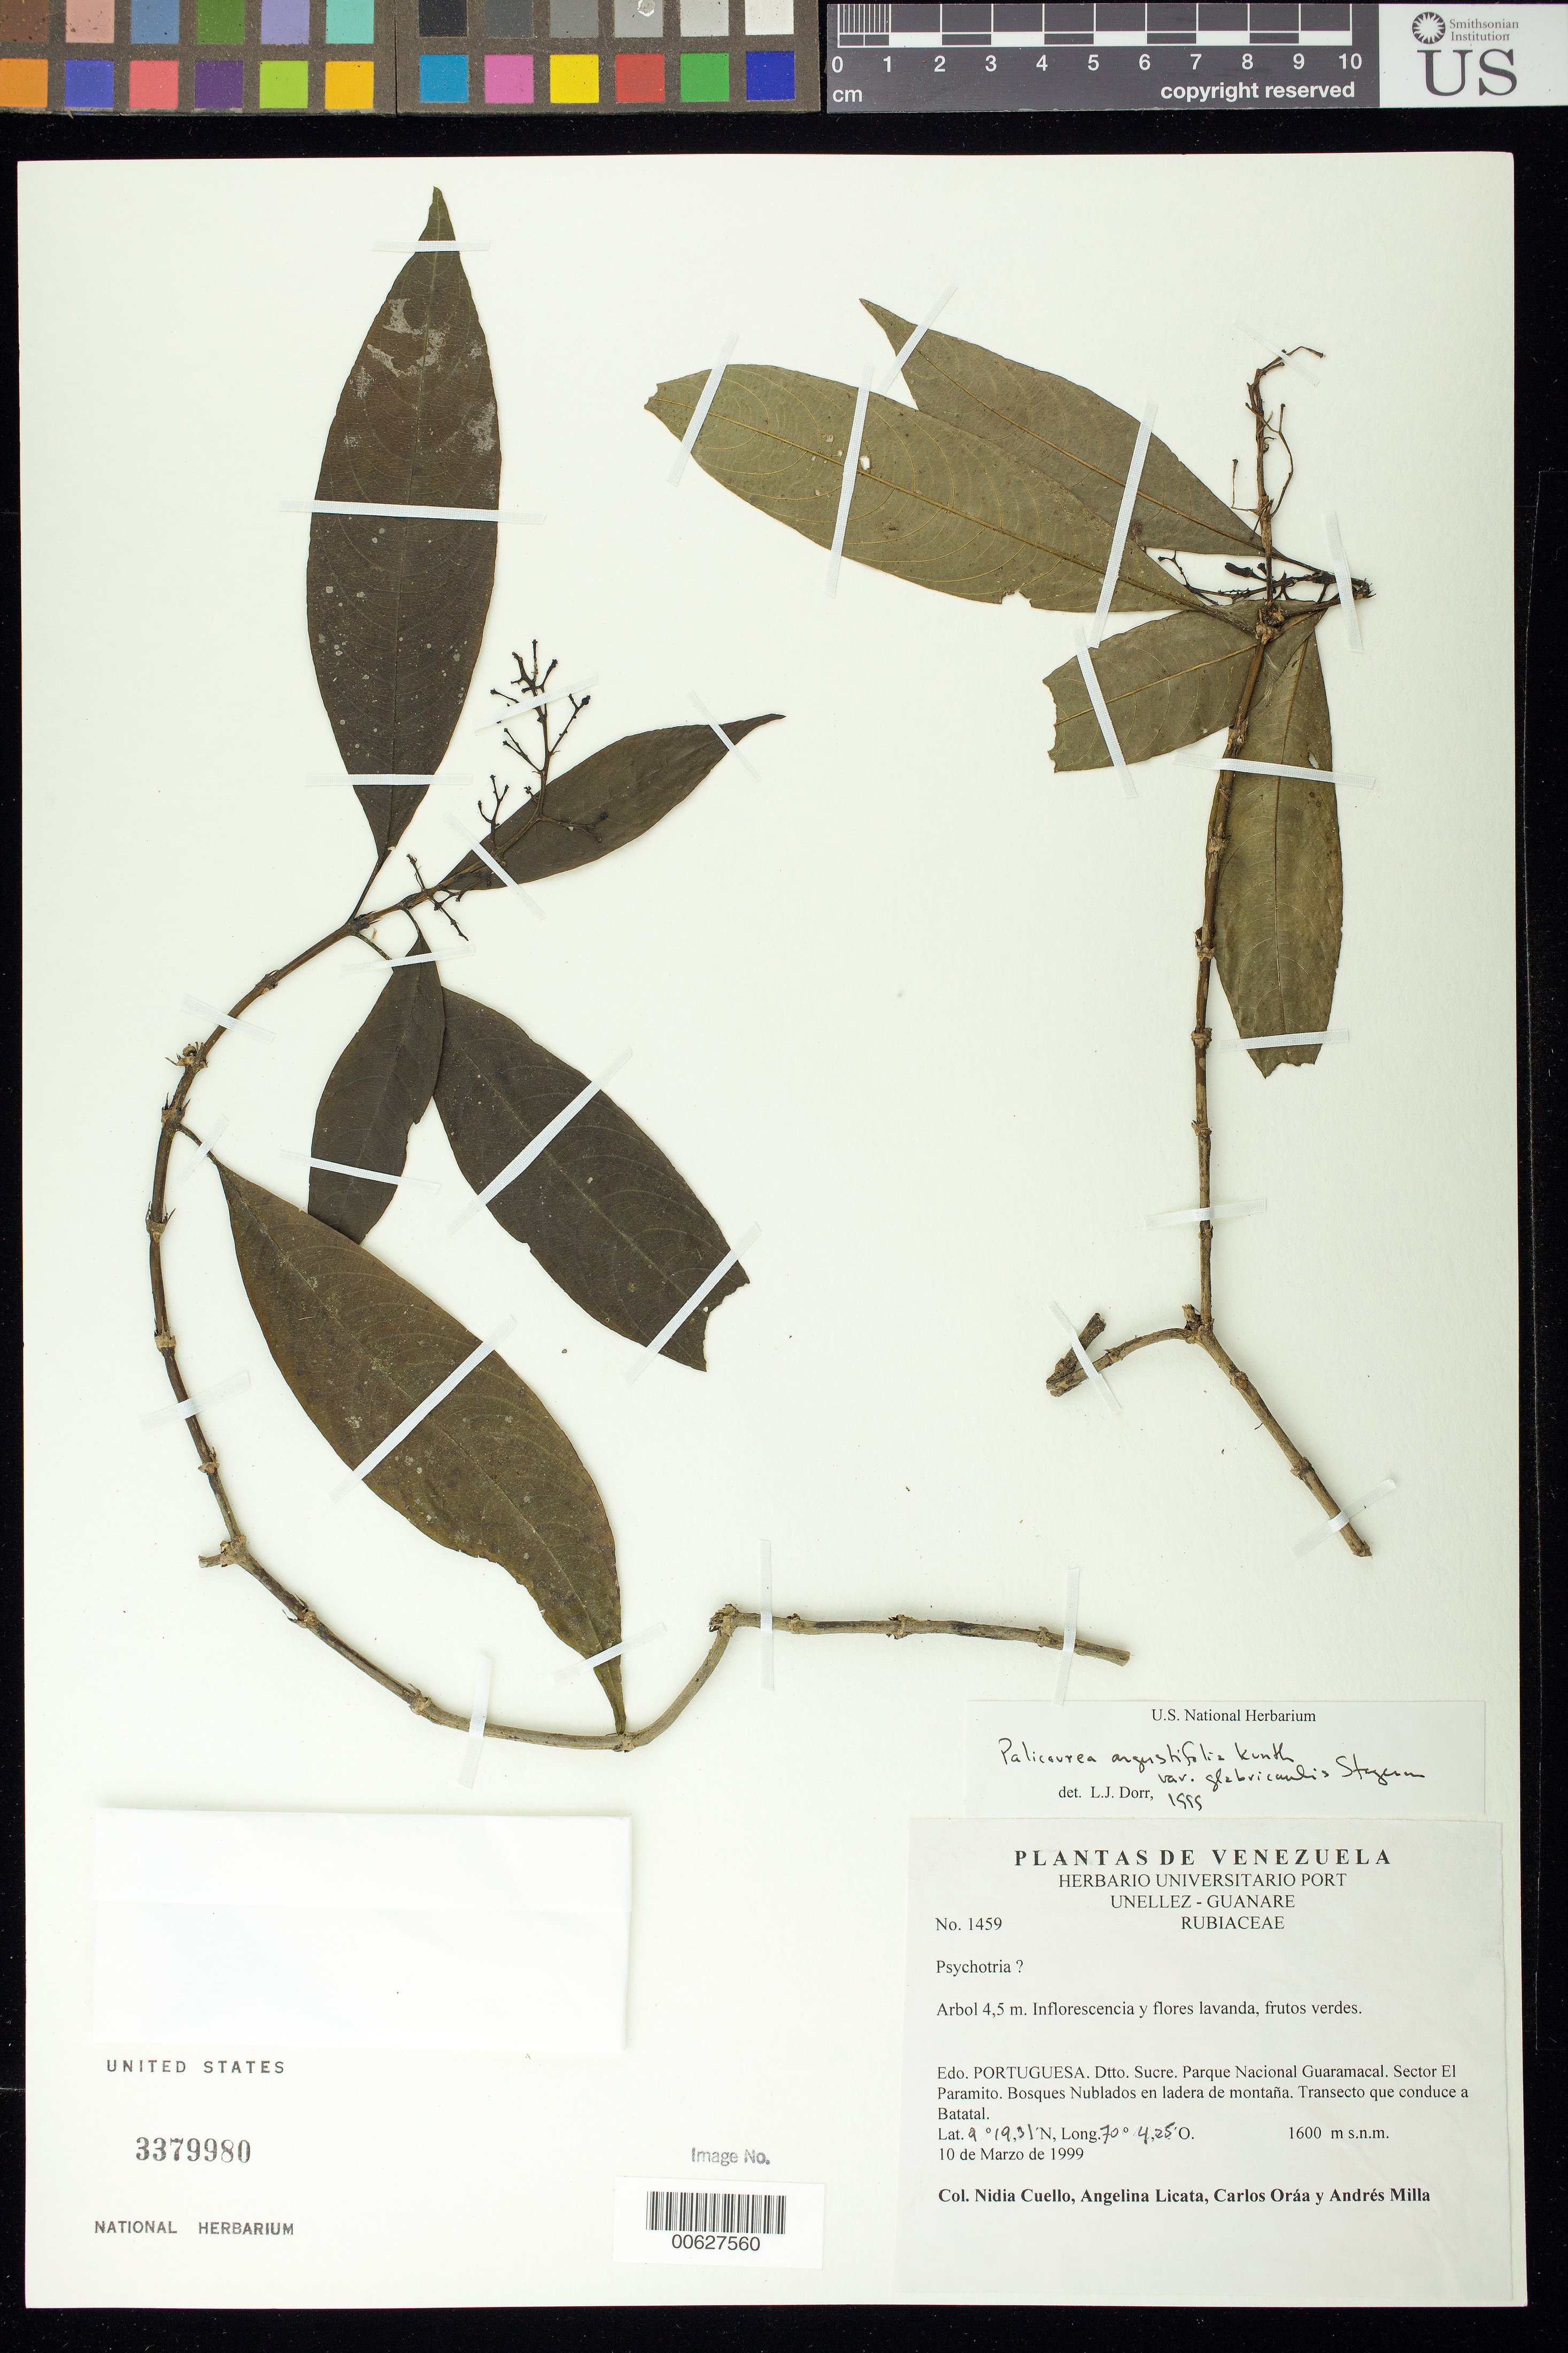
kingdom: Plantae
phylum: Tracheophyta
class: Magnoliopsida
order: Gentianales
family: Rubiaceae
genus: Palicourea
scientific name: Palicourea angustifolia var. glabricaulis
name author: Kunth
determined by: Dorr, L. J., (BOT), Smithsonian Institution - National Museum of Natural History (UNITED STATES)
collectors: N. L. Cuello, A. Licata, C. Oráa & A. Milla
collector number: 1459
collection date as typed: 10 Mar 1999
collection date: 1999-03-10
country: Venezuela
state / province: Portuguesa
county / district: Sucre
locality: Parque Nacional Guaramacal. Sector El Paramito, transecto que conduce a Batatal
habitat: Bosques nublados en ladera de montaña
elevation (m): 1600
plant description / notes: PORT, US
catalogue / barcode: US 3379980